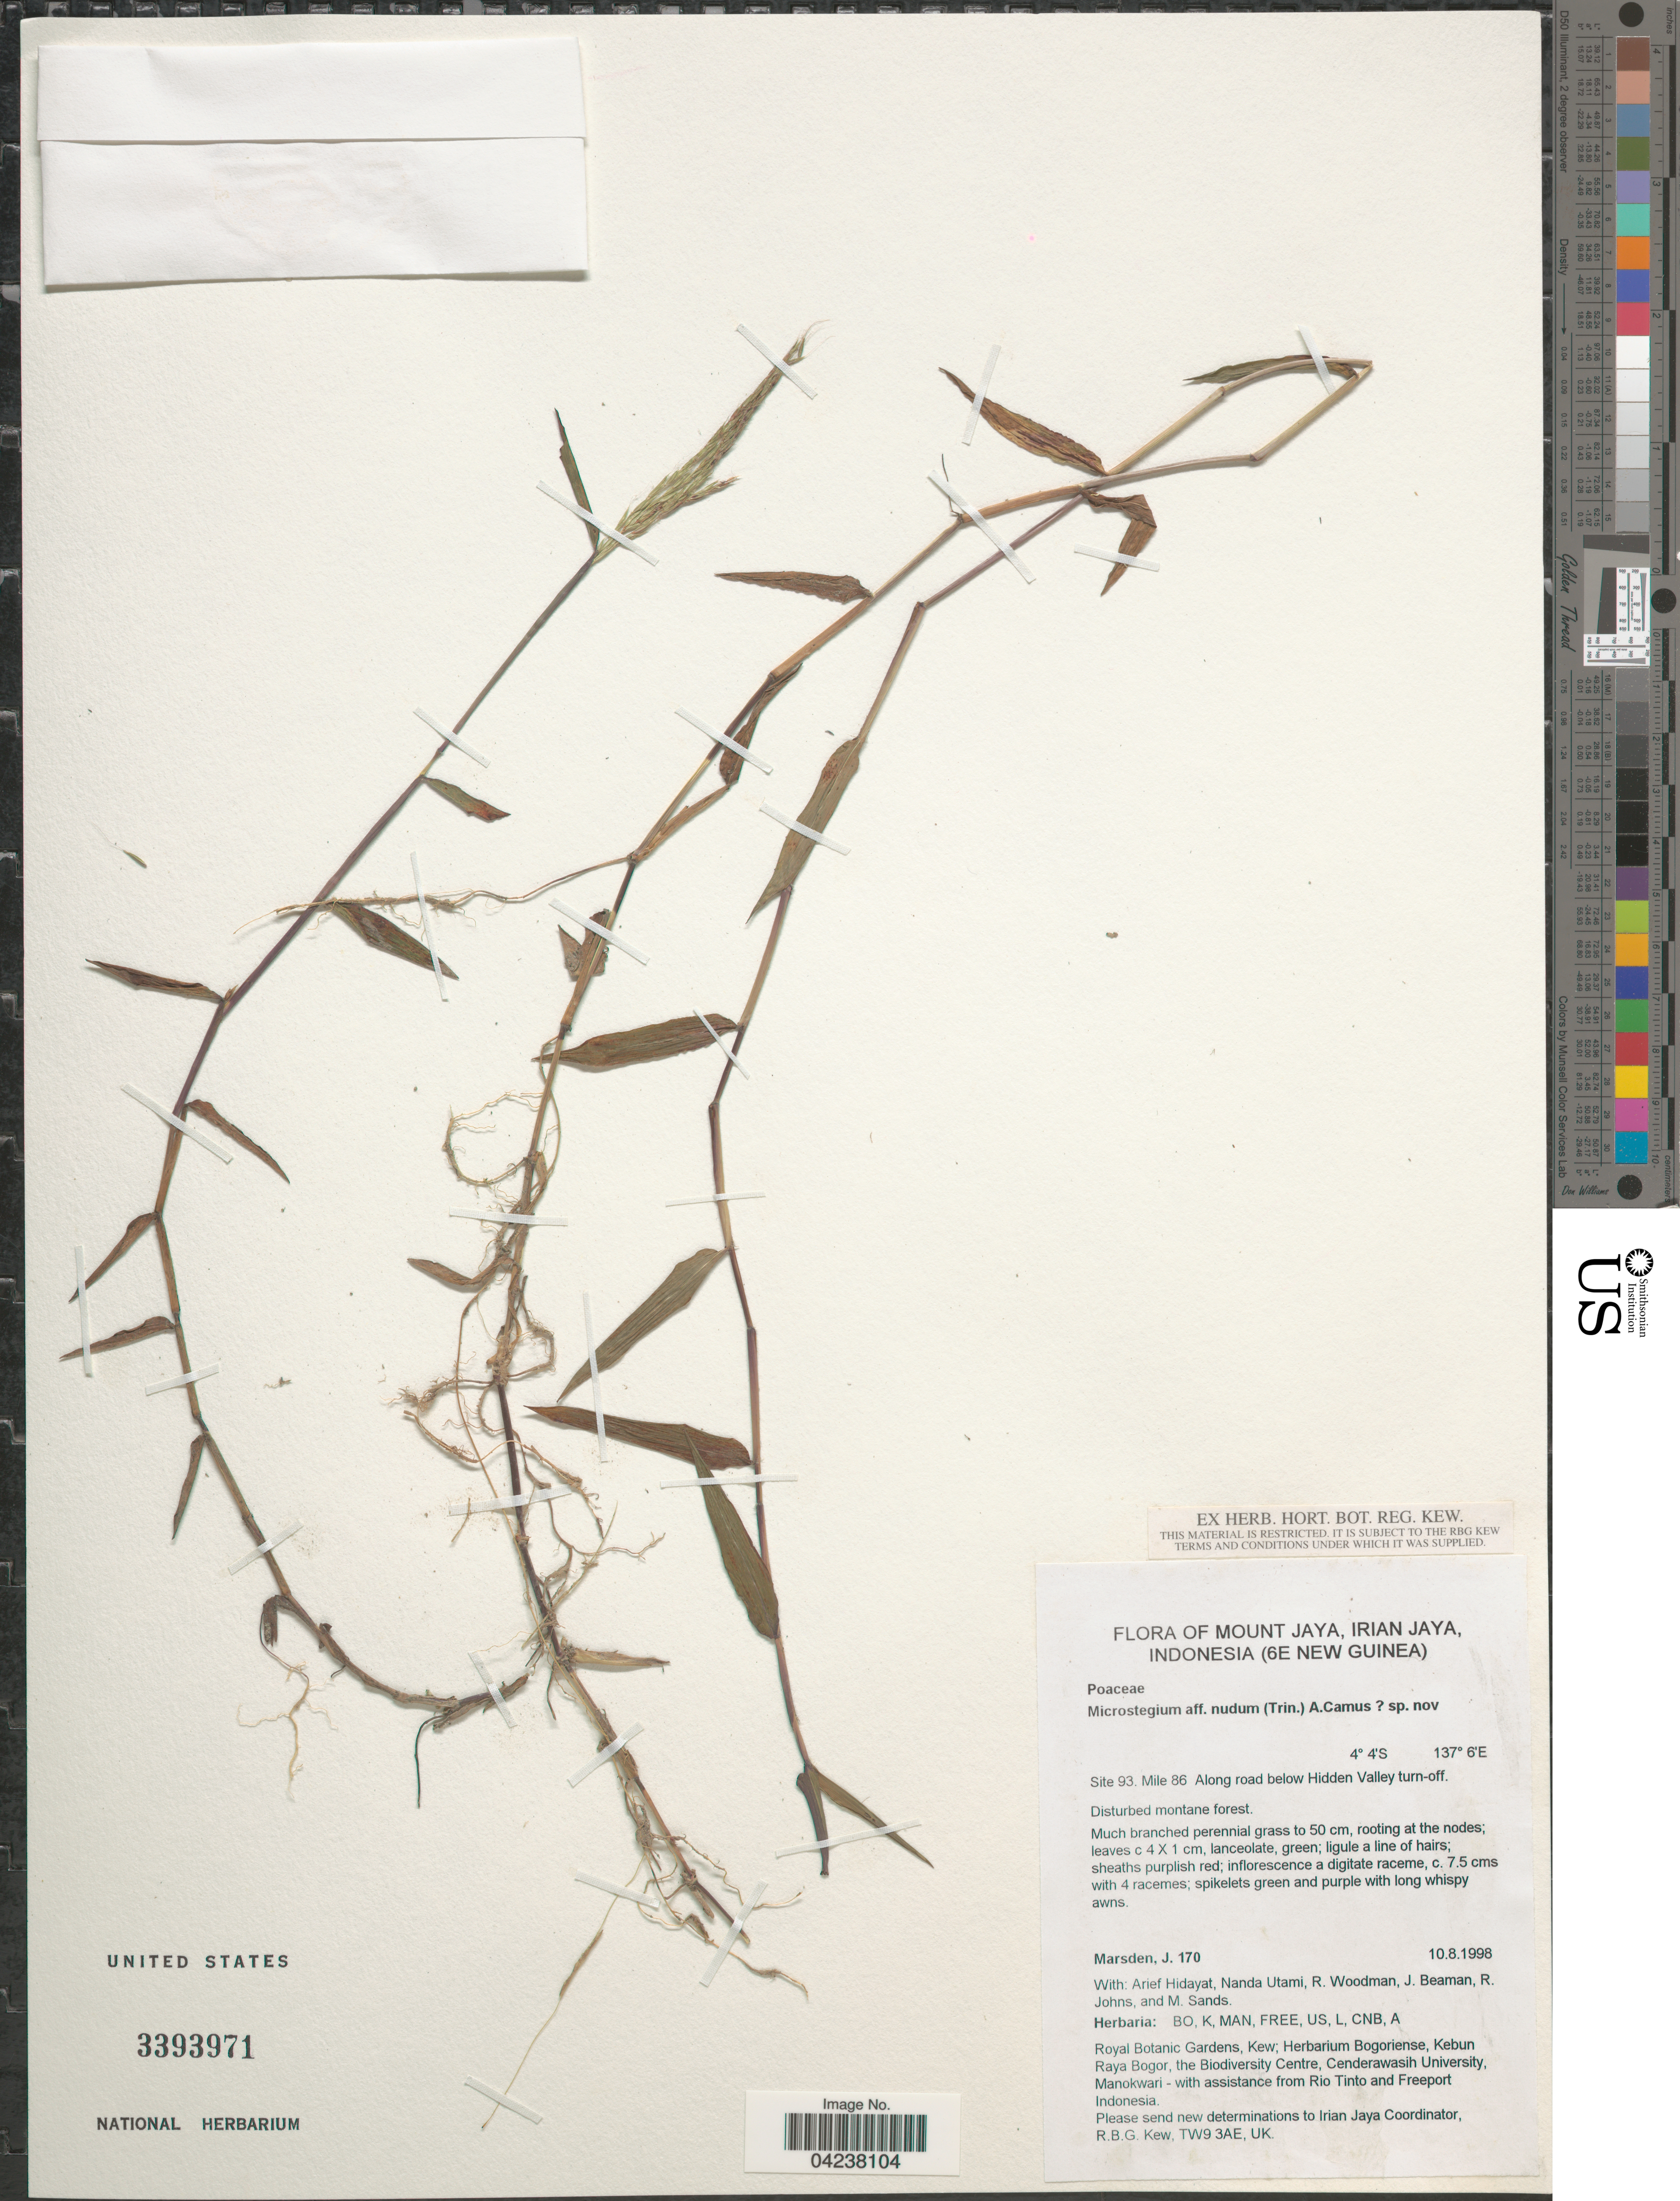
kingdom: Plantae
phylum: Tracheophyta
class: Liliopsida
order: Poales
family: Poaceae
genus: Microstegium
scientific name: Microstegium nudum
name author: (Trin.) A. Camus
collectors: J. Marsden, A. Hidayat, N. Utami & R. Woodman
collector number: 170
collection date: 1998-08-10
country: Indonesia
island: New Guinea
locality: Mount Jaya, Irian Jaya (6E New Guinea). Site 93. Mile 86 Along road below Hidden Valley turn-off.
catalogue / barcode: US 3393971